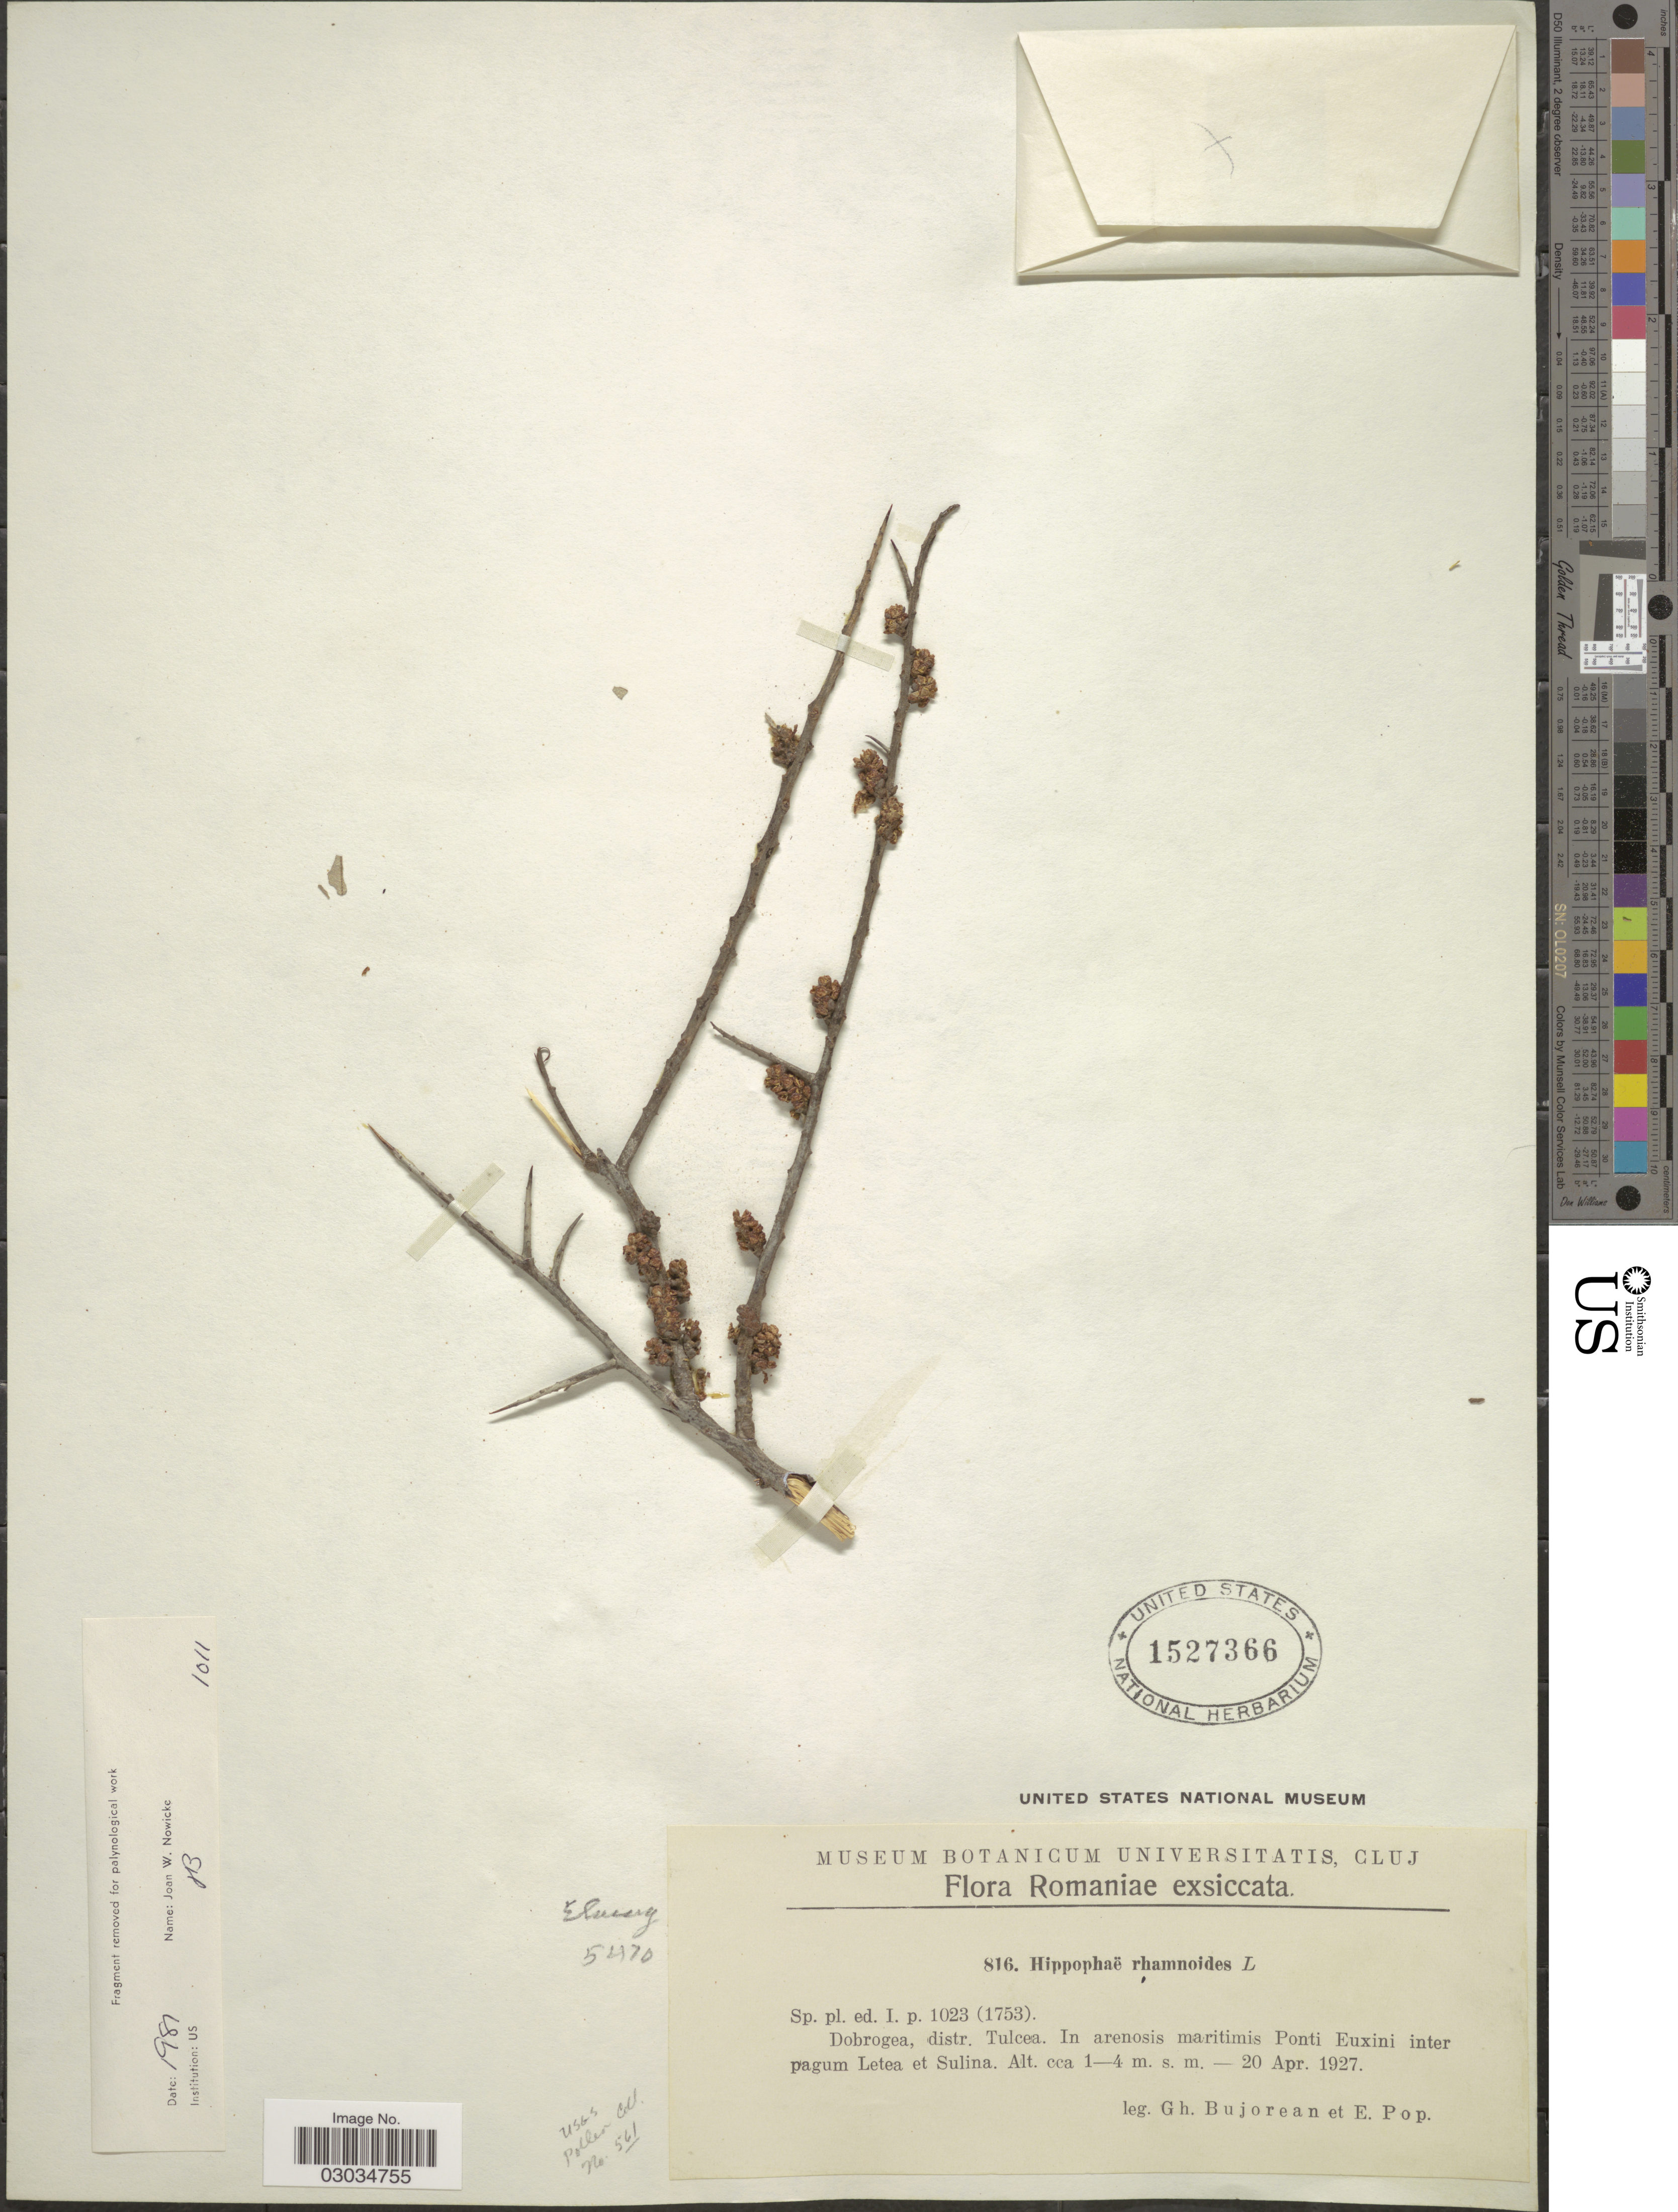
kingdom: Plantae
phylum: Tracheophyta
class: Magnoliopsida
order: Rosales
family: Elaeagnaceae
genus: Hippophae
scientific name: Hippophae rhamnoides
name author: L.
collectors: G. Bujorean & E. Pop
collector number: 816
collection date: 1927-04-20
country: Romania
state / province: Tulcea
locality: Dobrogea, distr. Tulcea. In arenosis maritimis Ponti Euxini inter pagum Letea et Sulina.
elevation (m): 1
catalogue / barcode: US 1527366